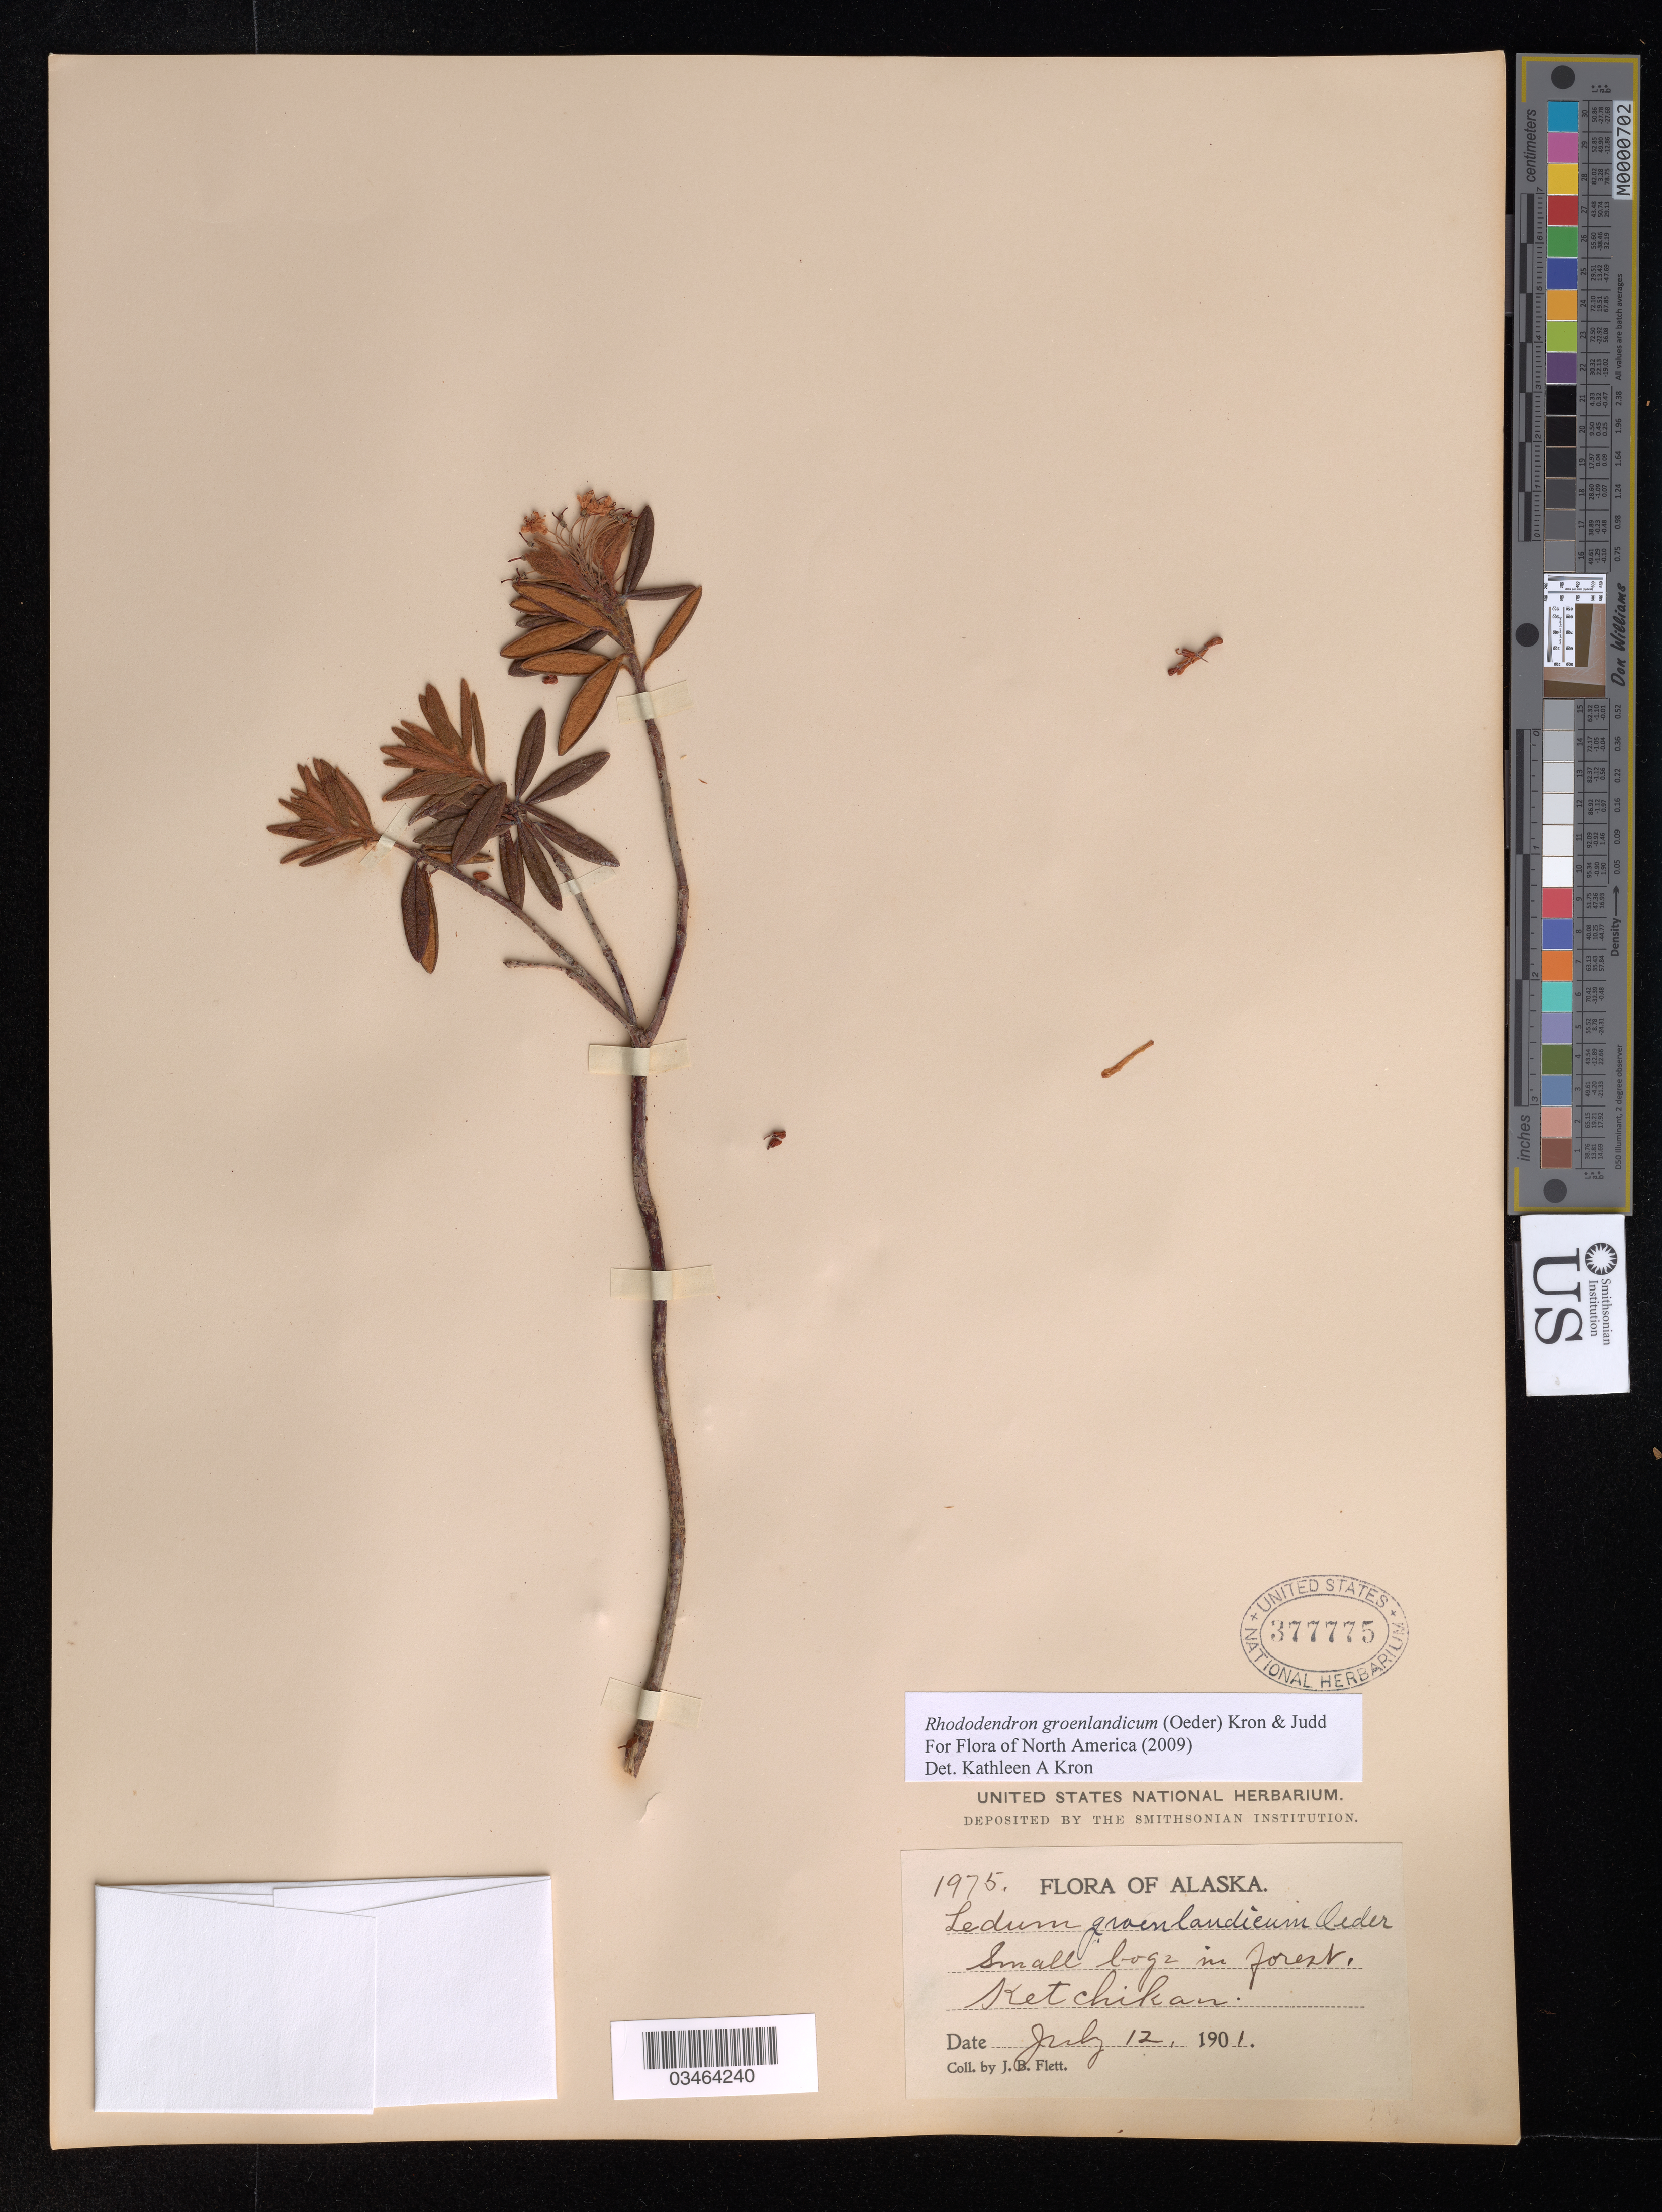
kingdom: Plantae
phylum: Tracheophyta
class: Magnoliopsida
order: Ericales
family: Ericaceae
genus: Rhododendron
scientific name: Rhododendron groenlandicum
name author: (Oeder) Kron & Judd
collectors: J. Flett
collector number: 1975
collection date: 1901-07-12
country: United States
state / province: Alaska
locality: Ketchikan.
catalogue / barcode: US 377775